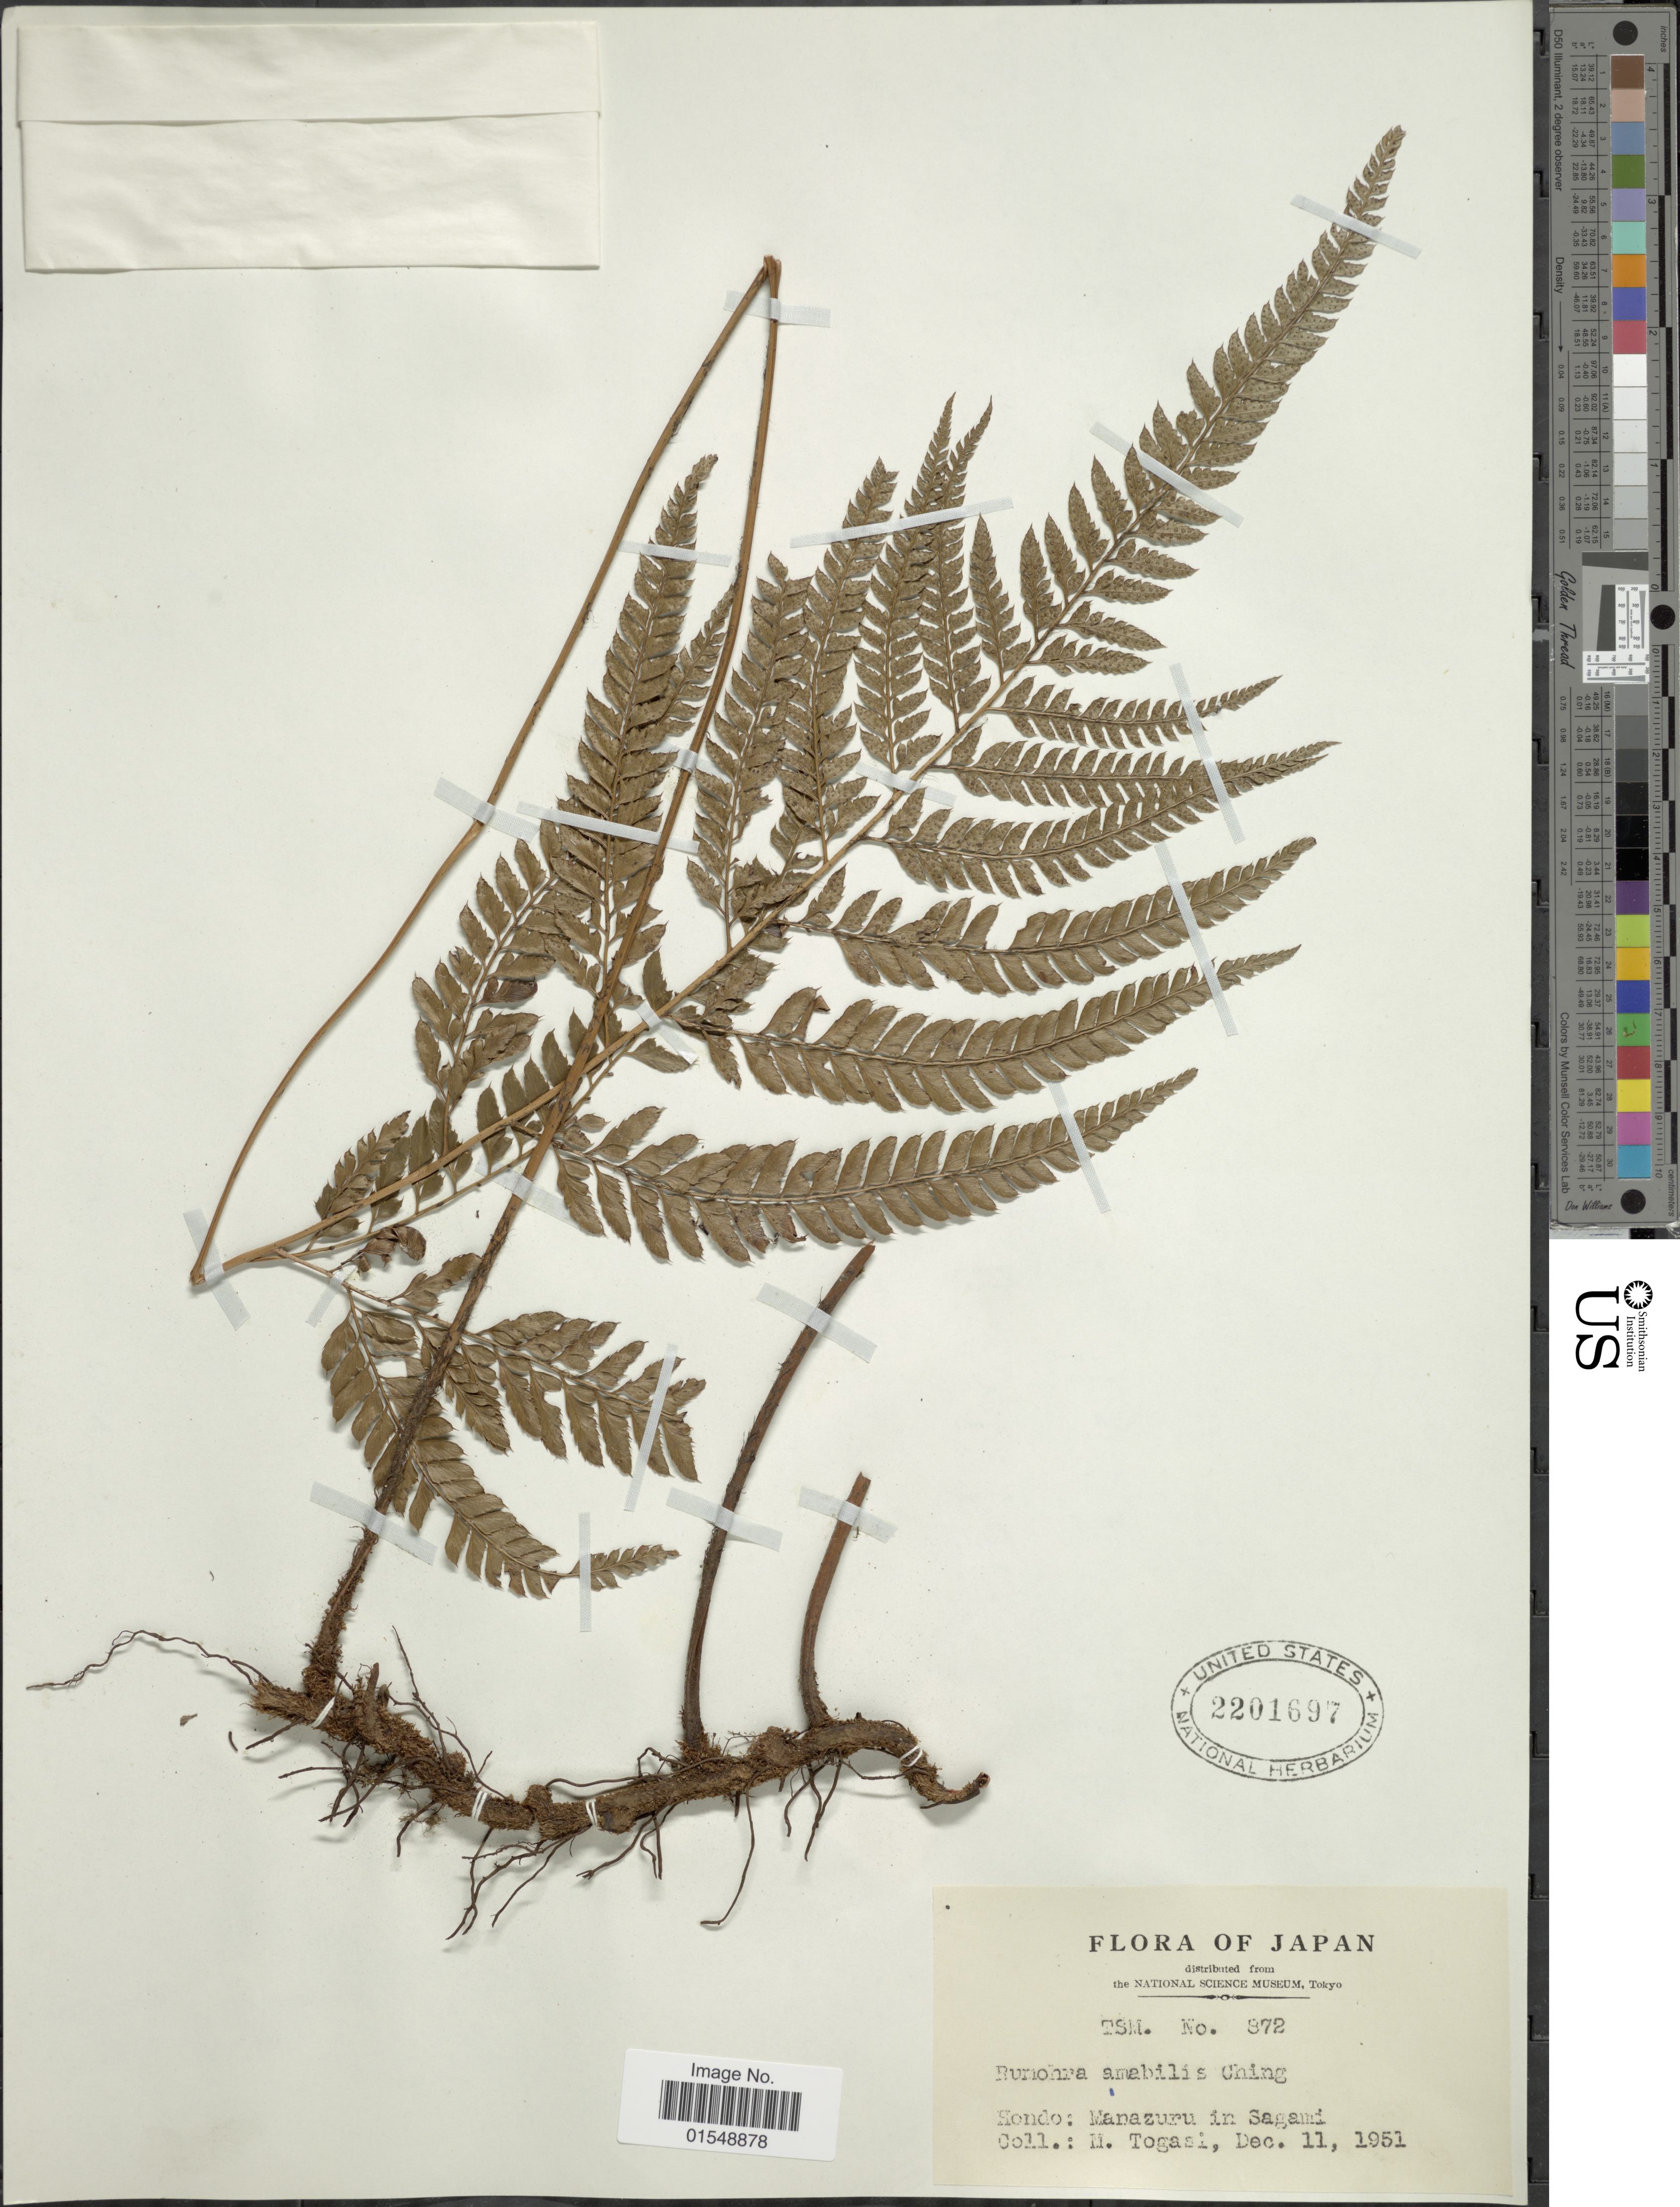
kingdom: Plantae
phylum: Tracheophyta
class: Polypodiopsida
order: Polypodiales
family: Dryopteridaceae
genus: Arachniodes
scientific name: Arachniodes amabilis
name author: (Blume) Tindale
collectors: M. Togasi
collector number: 872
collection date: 1951-12-11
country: Japan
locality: Hondo: Manazuru in Sagami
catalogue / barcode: US 2201697